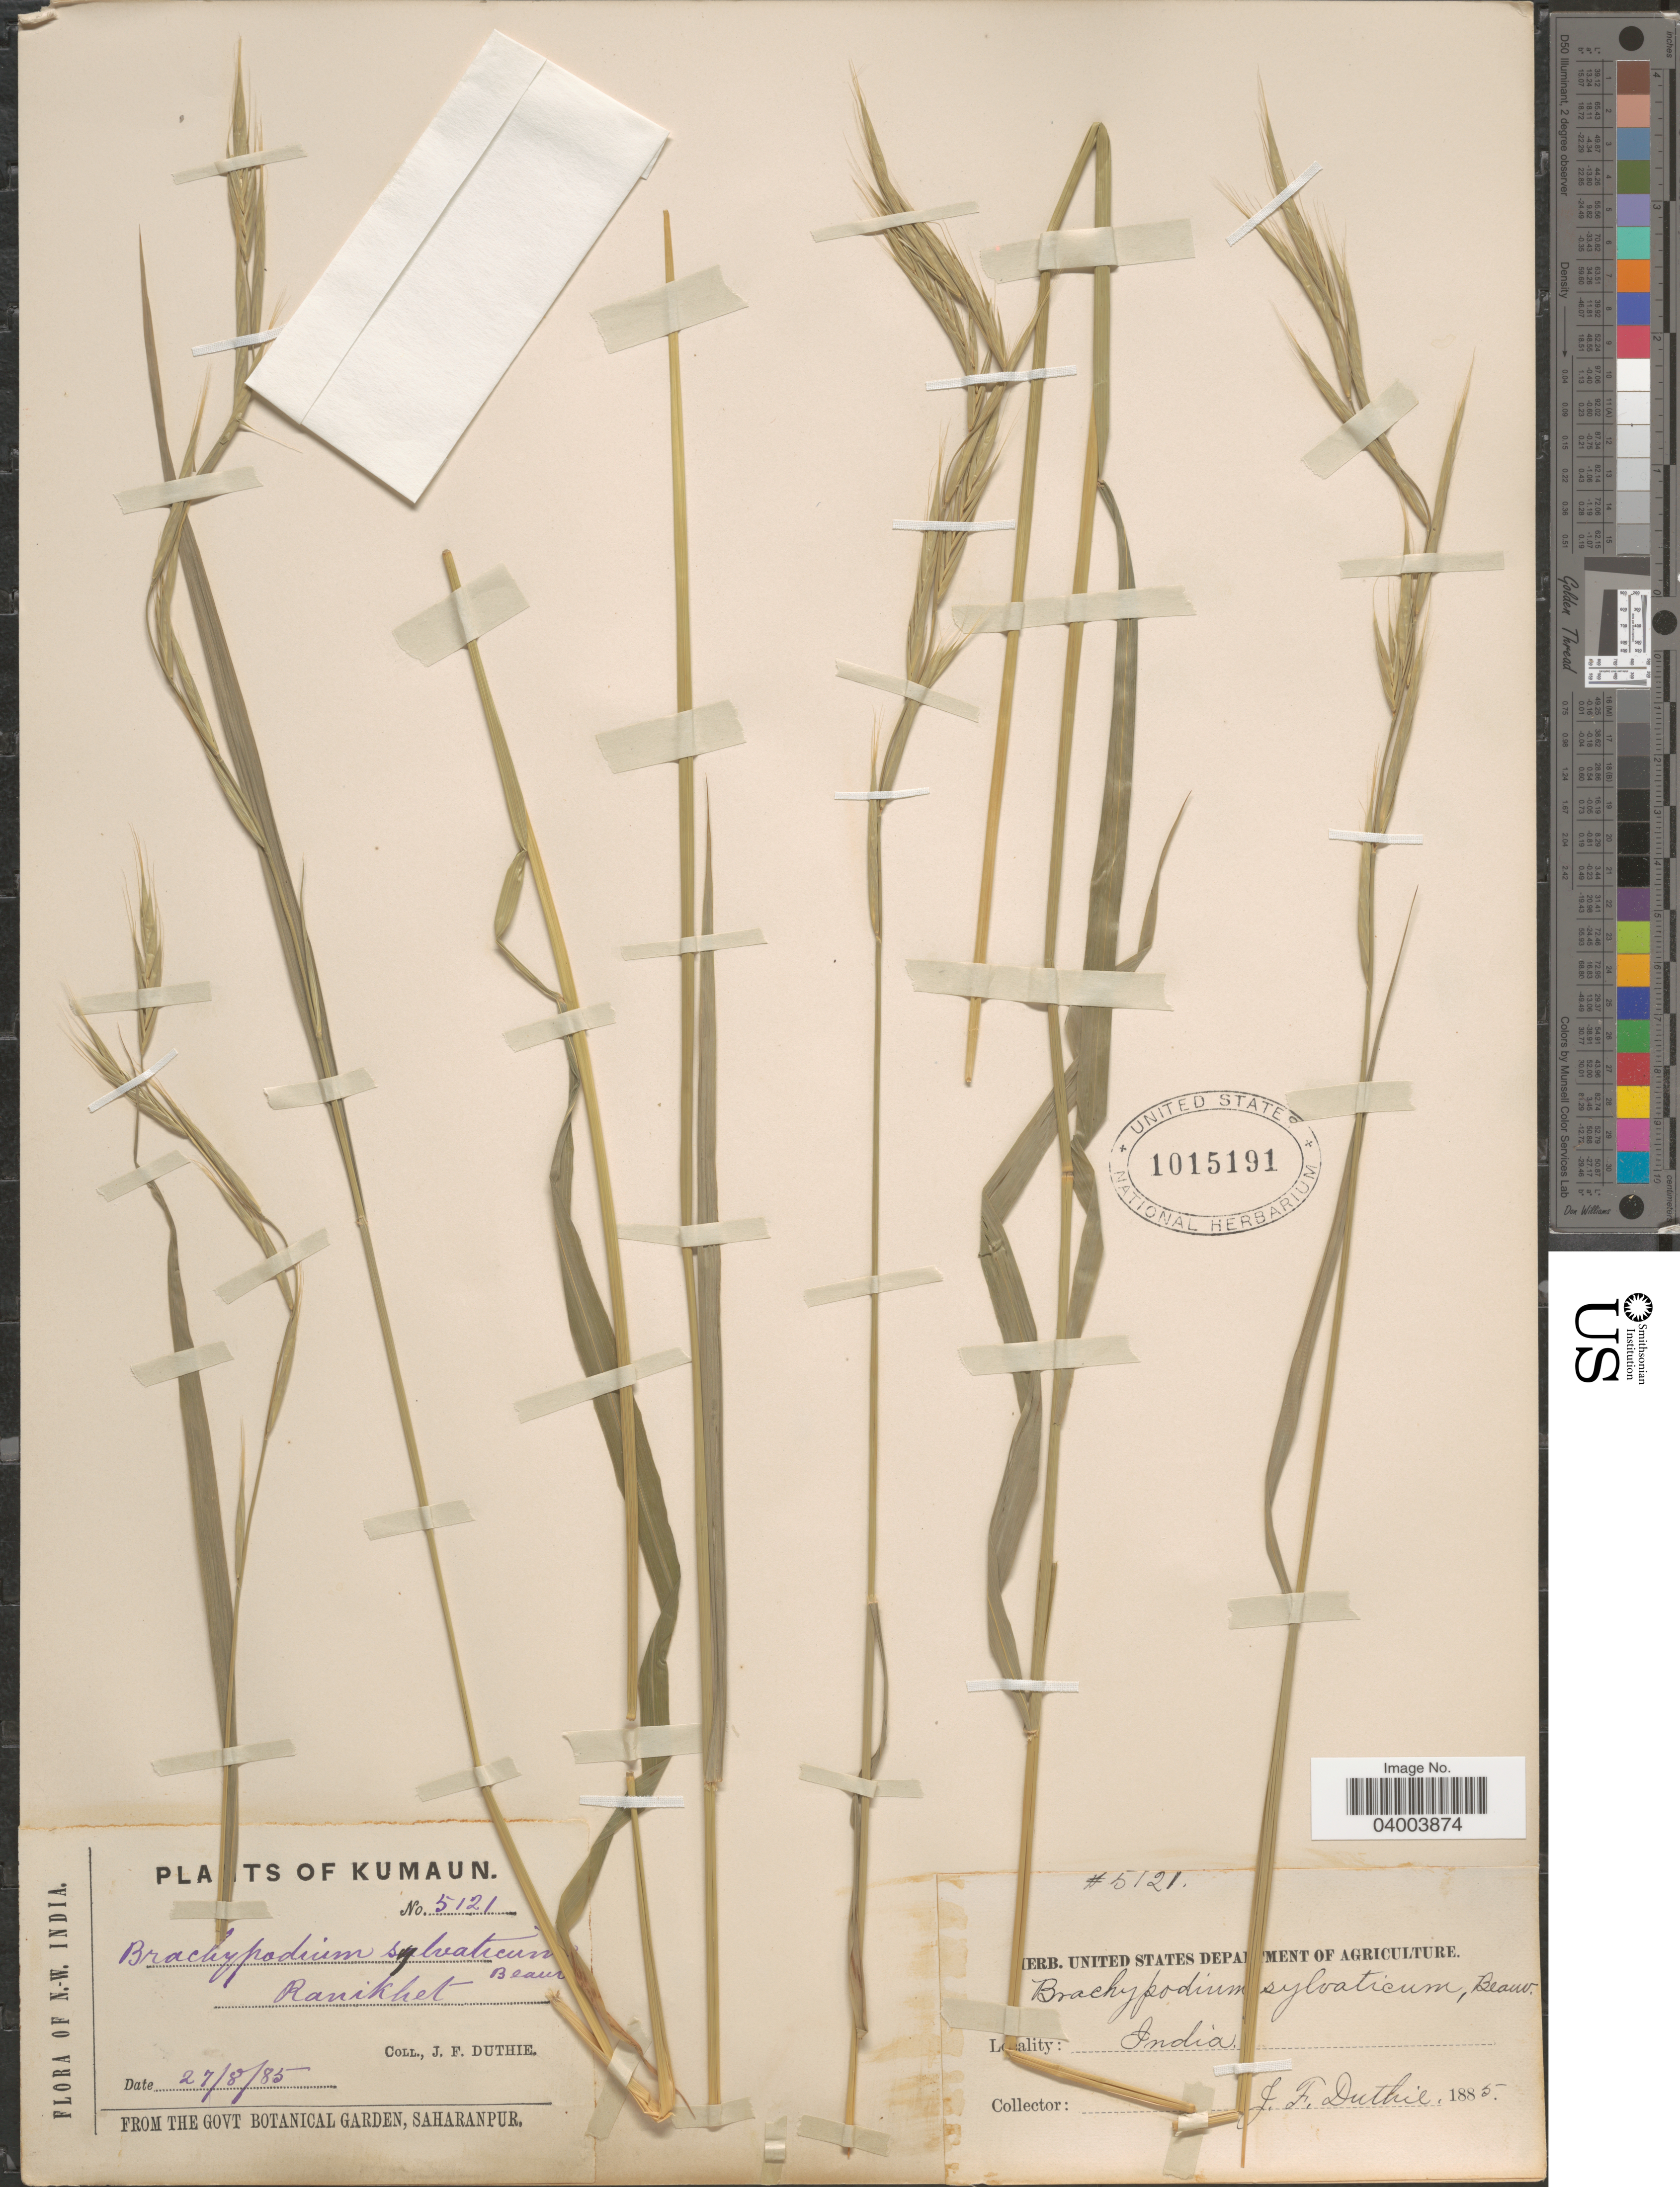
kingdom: Plantae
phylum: Tracheophyta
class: Liliopsida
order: Poales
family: Poaceae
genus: Brachypodium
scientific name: Brachypodium sylvaticum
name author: (Huds.) P. Beauv.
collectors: J. F. Duthie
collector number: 5121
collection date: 1885-08-27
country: India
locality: Kumaun. Ranikhet.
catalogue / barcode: US 1015191